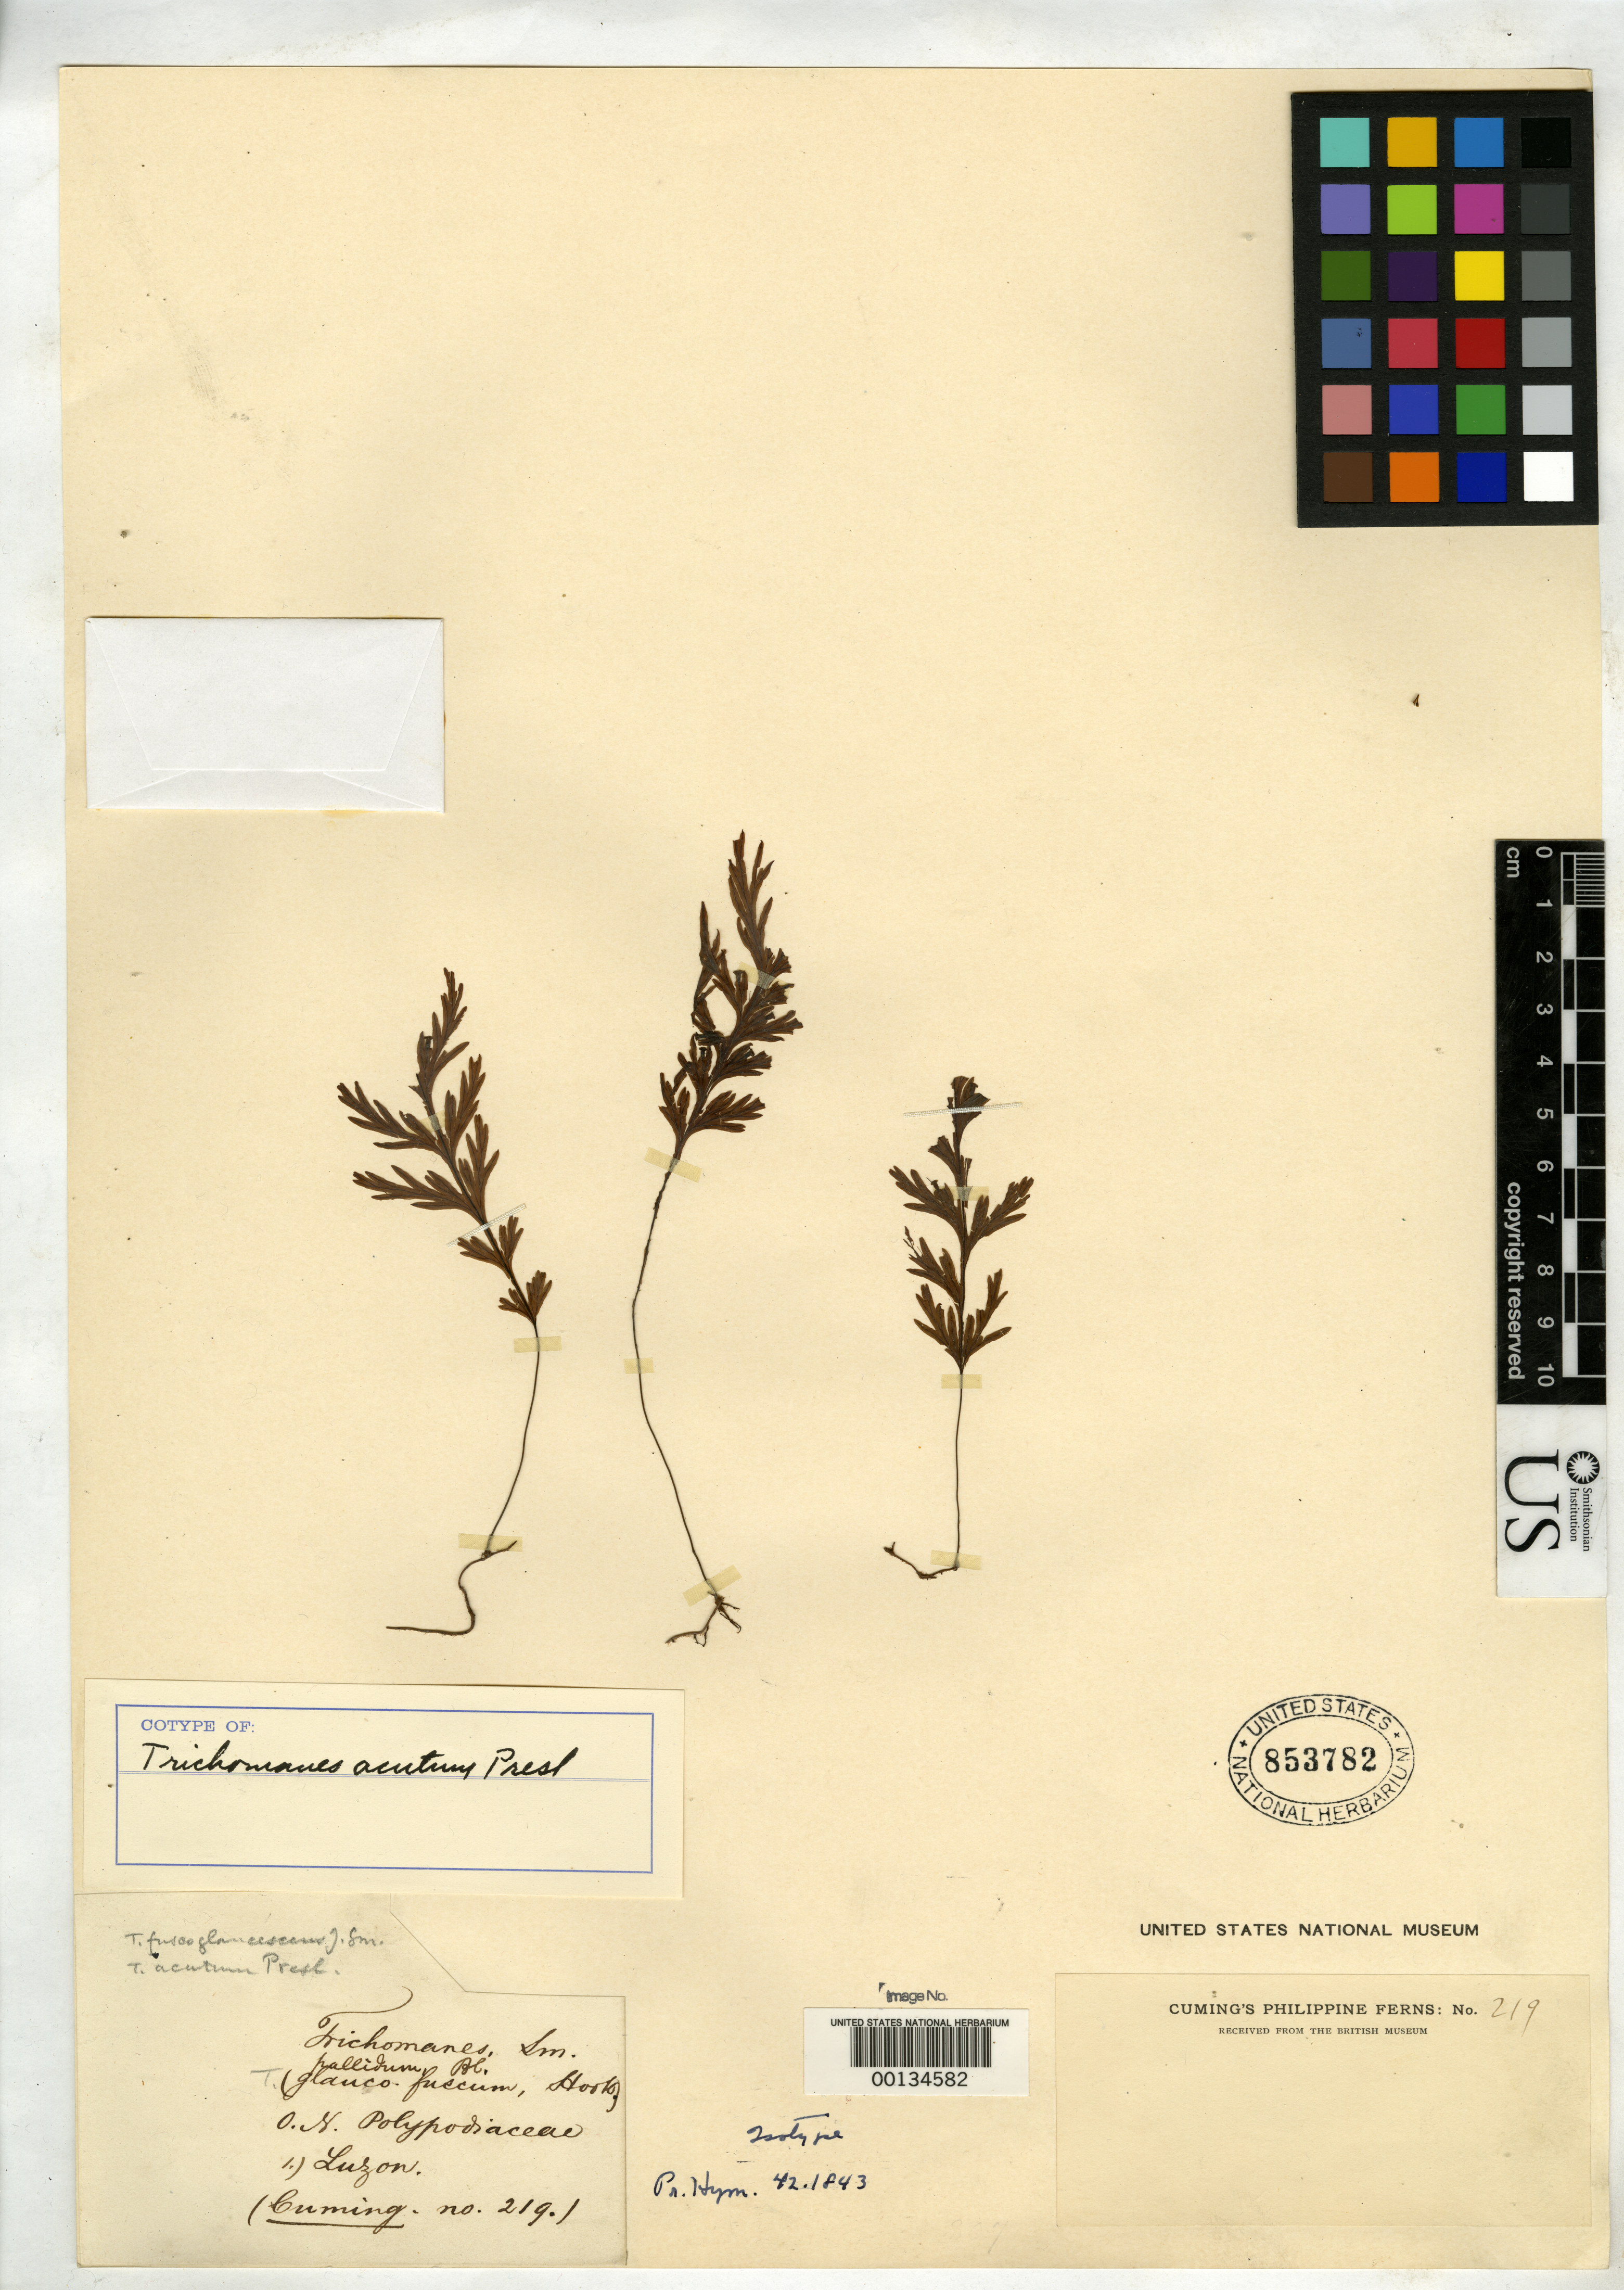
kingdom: Plantae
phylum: Tracheophyta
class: Polypodiopsida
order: Hymenophyllales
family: Hymenophyllaceae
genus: Trichomanes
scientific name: Trichomanes acutum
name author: C. Presl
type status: Type Collection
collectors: H. Cuming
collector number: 219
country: Philippines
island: Luzon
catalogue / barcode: US 853782